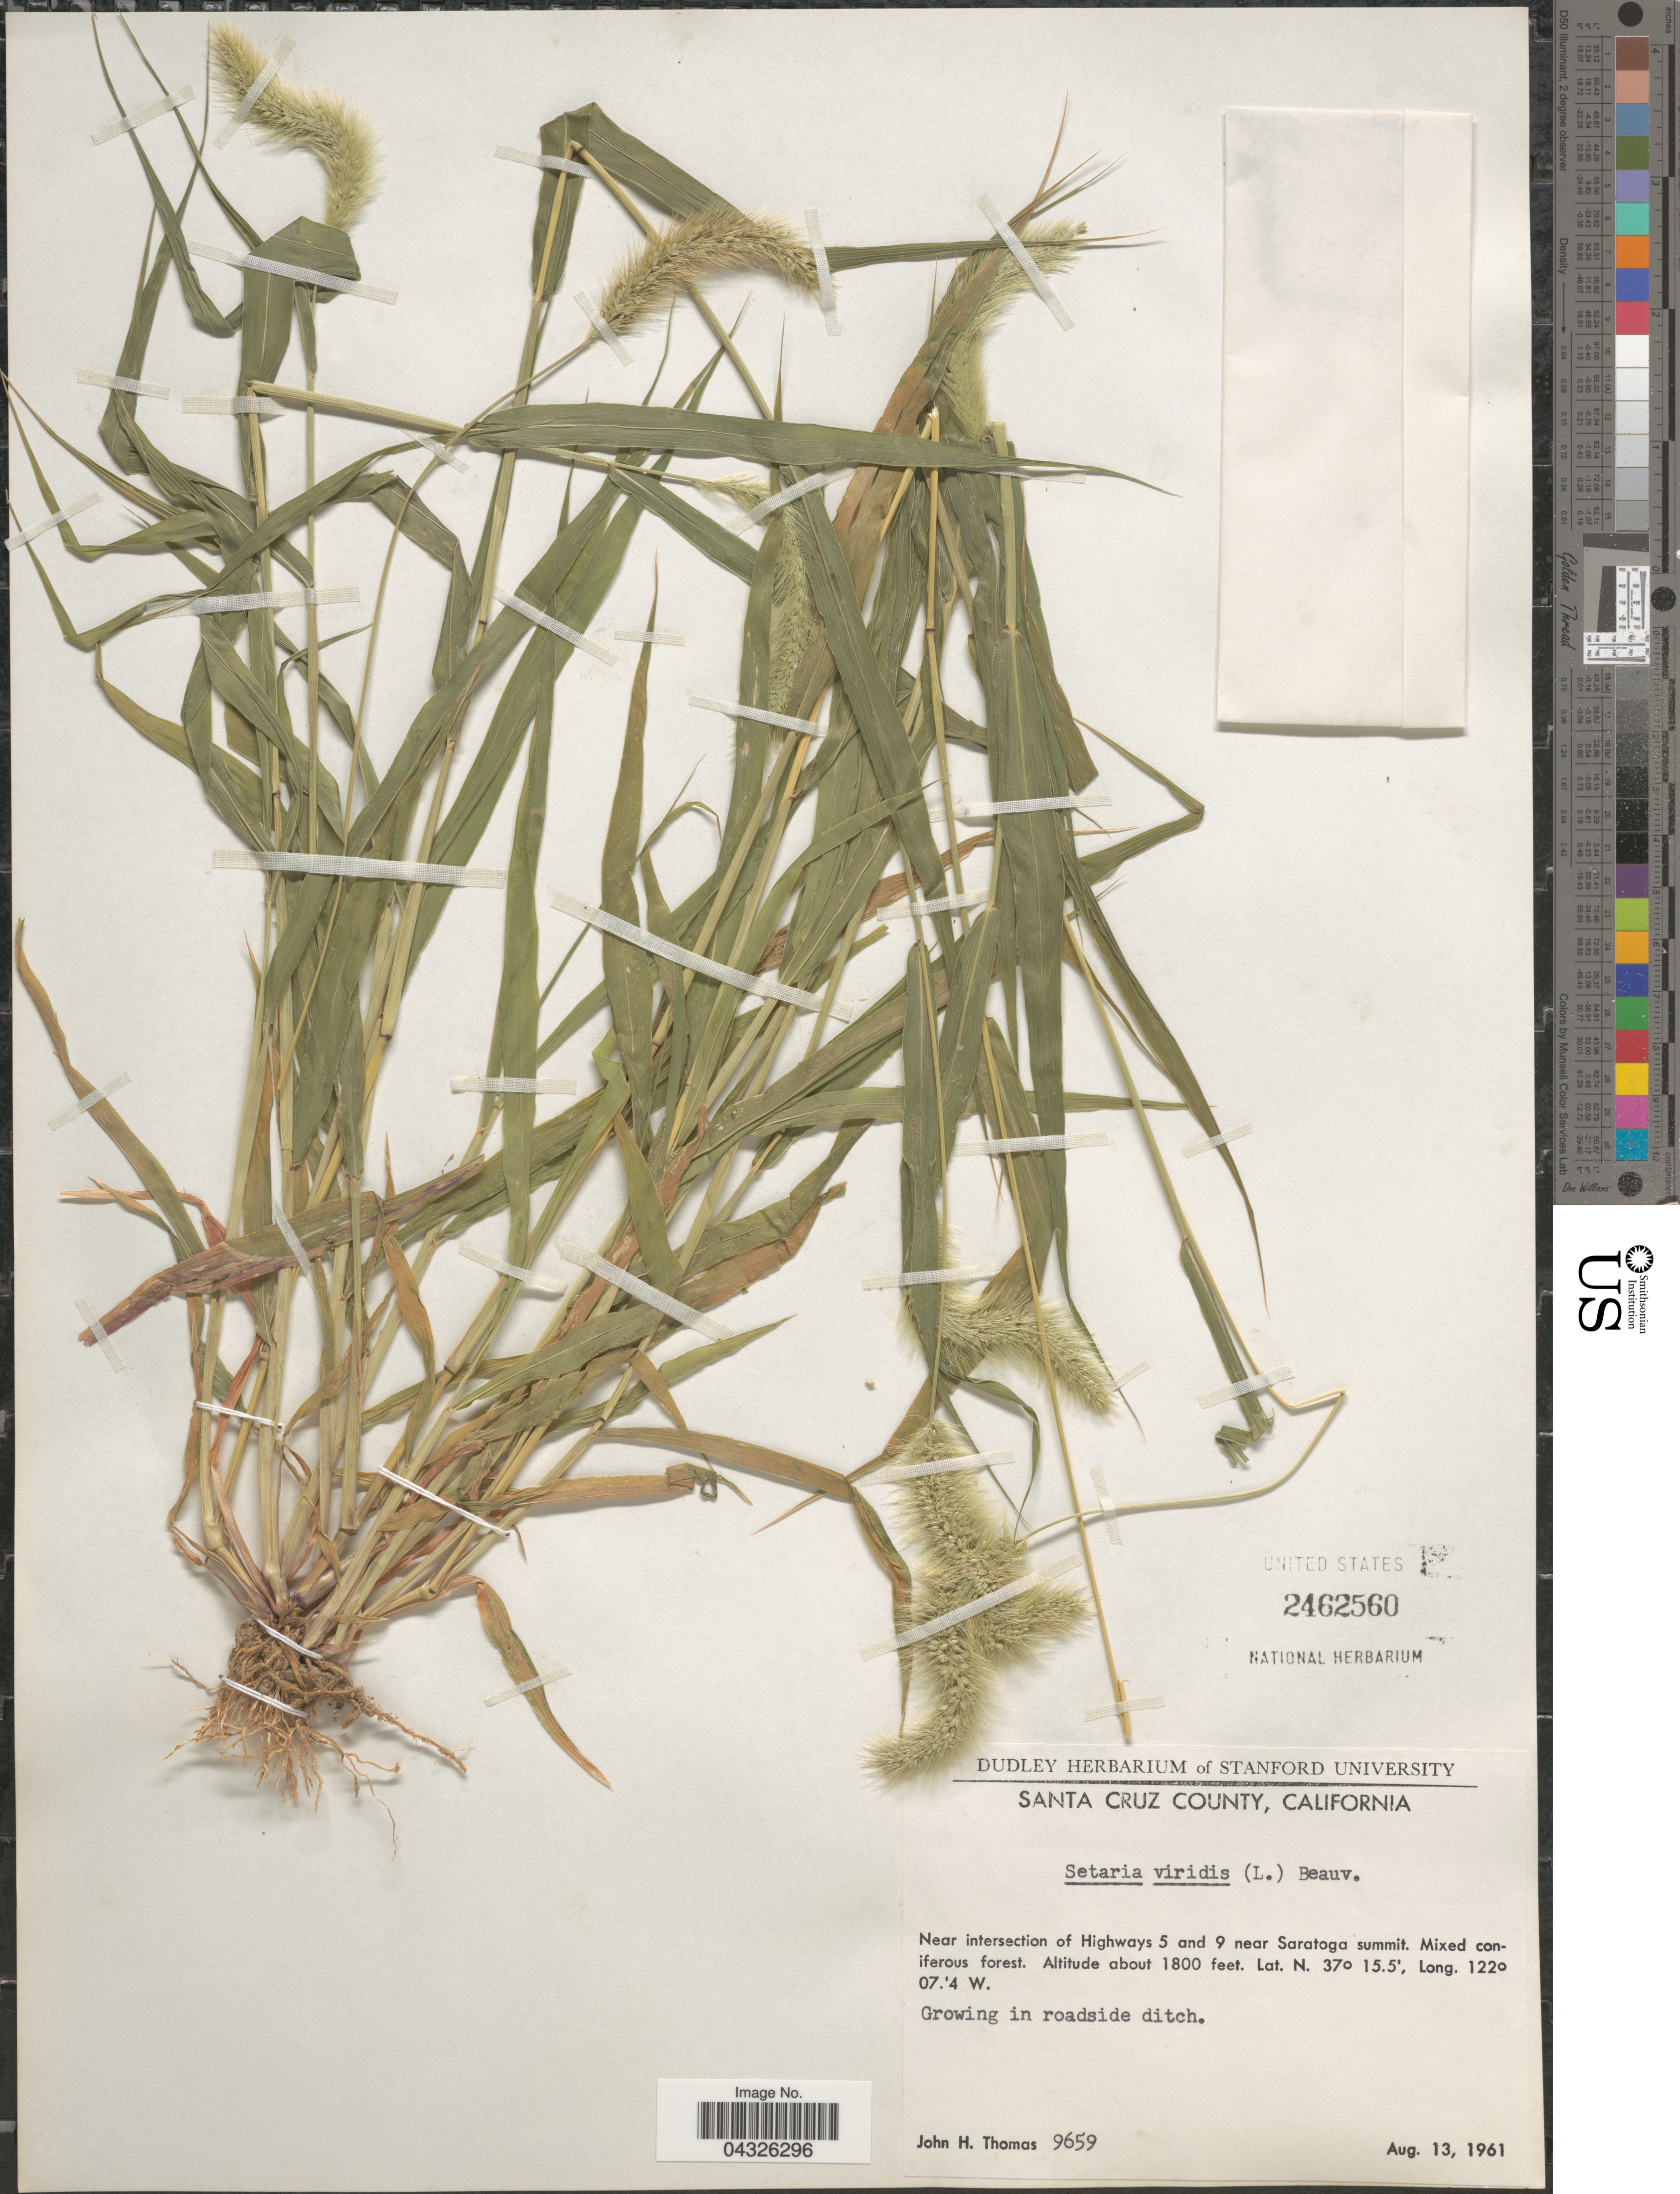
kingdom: Plantae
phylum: Tracheophyta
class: Liliopsida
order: Poales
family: Poaceae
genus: Setaria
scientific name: Setaria viridis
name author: (L.) P. Beauv.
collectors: J. H. Thomas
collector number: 9659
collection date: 1961-08-13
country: United States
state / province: California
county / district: Santa Cruz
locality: Santa Cruz County. Near intersection of Highways 5 and 9 near Saratoga summit. Mixed coniferous forest. Growing in roadside ditch.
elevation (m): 549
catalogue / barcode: US 2462560